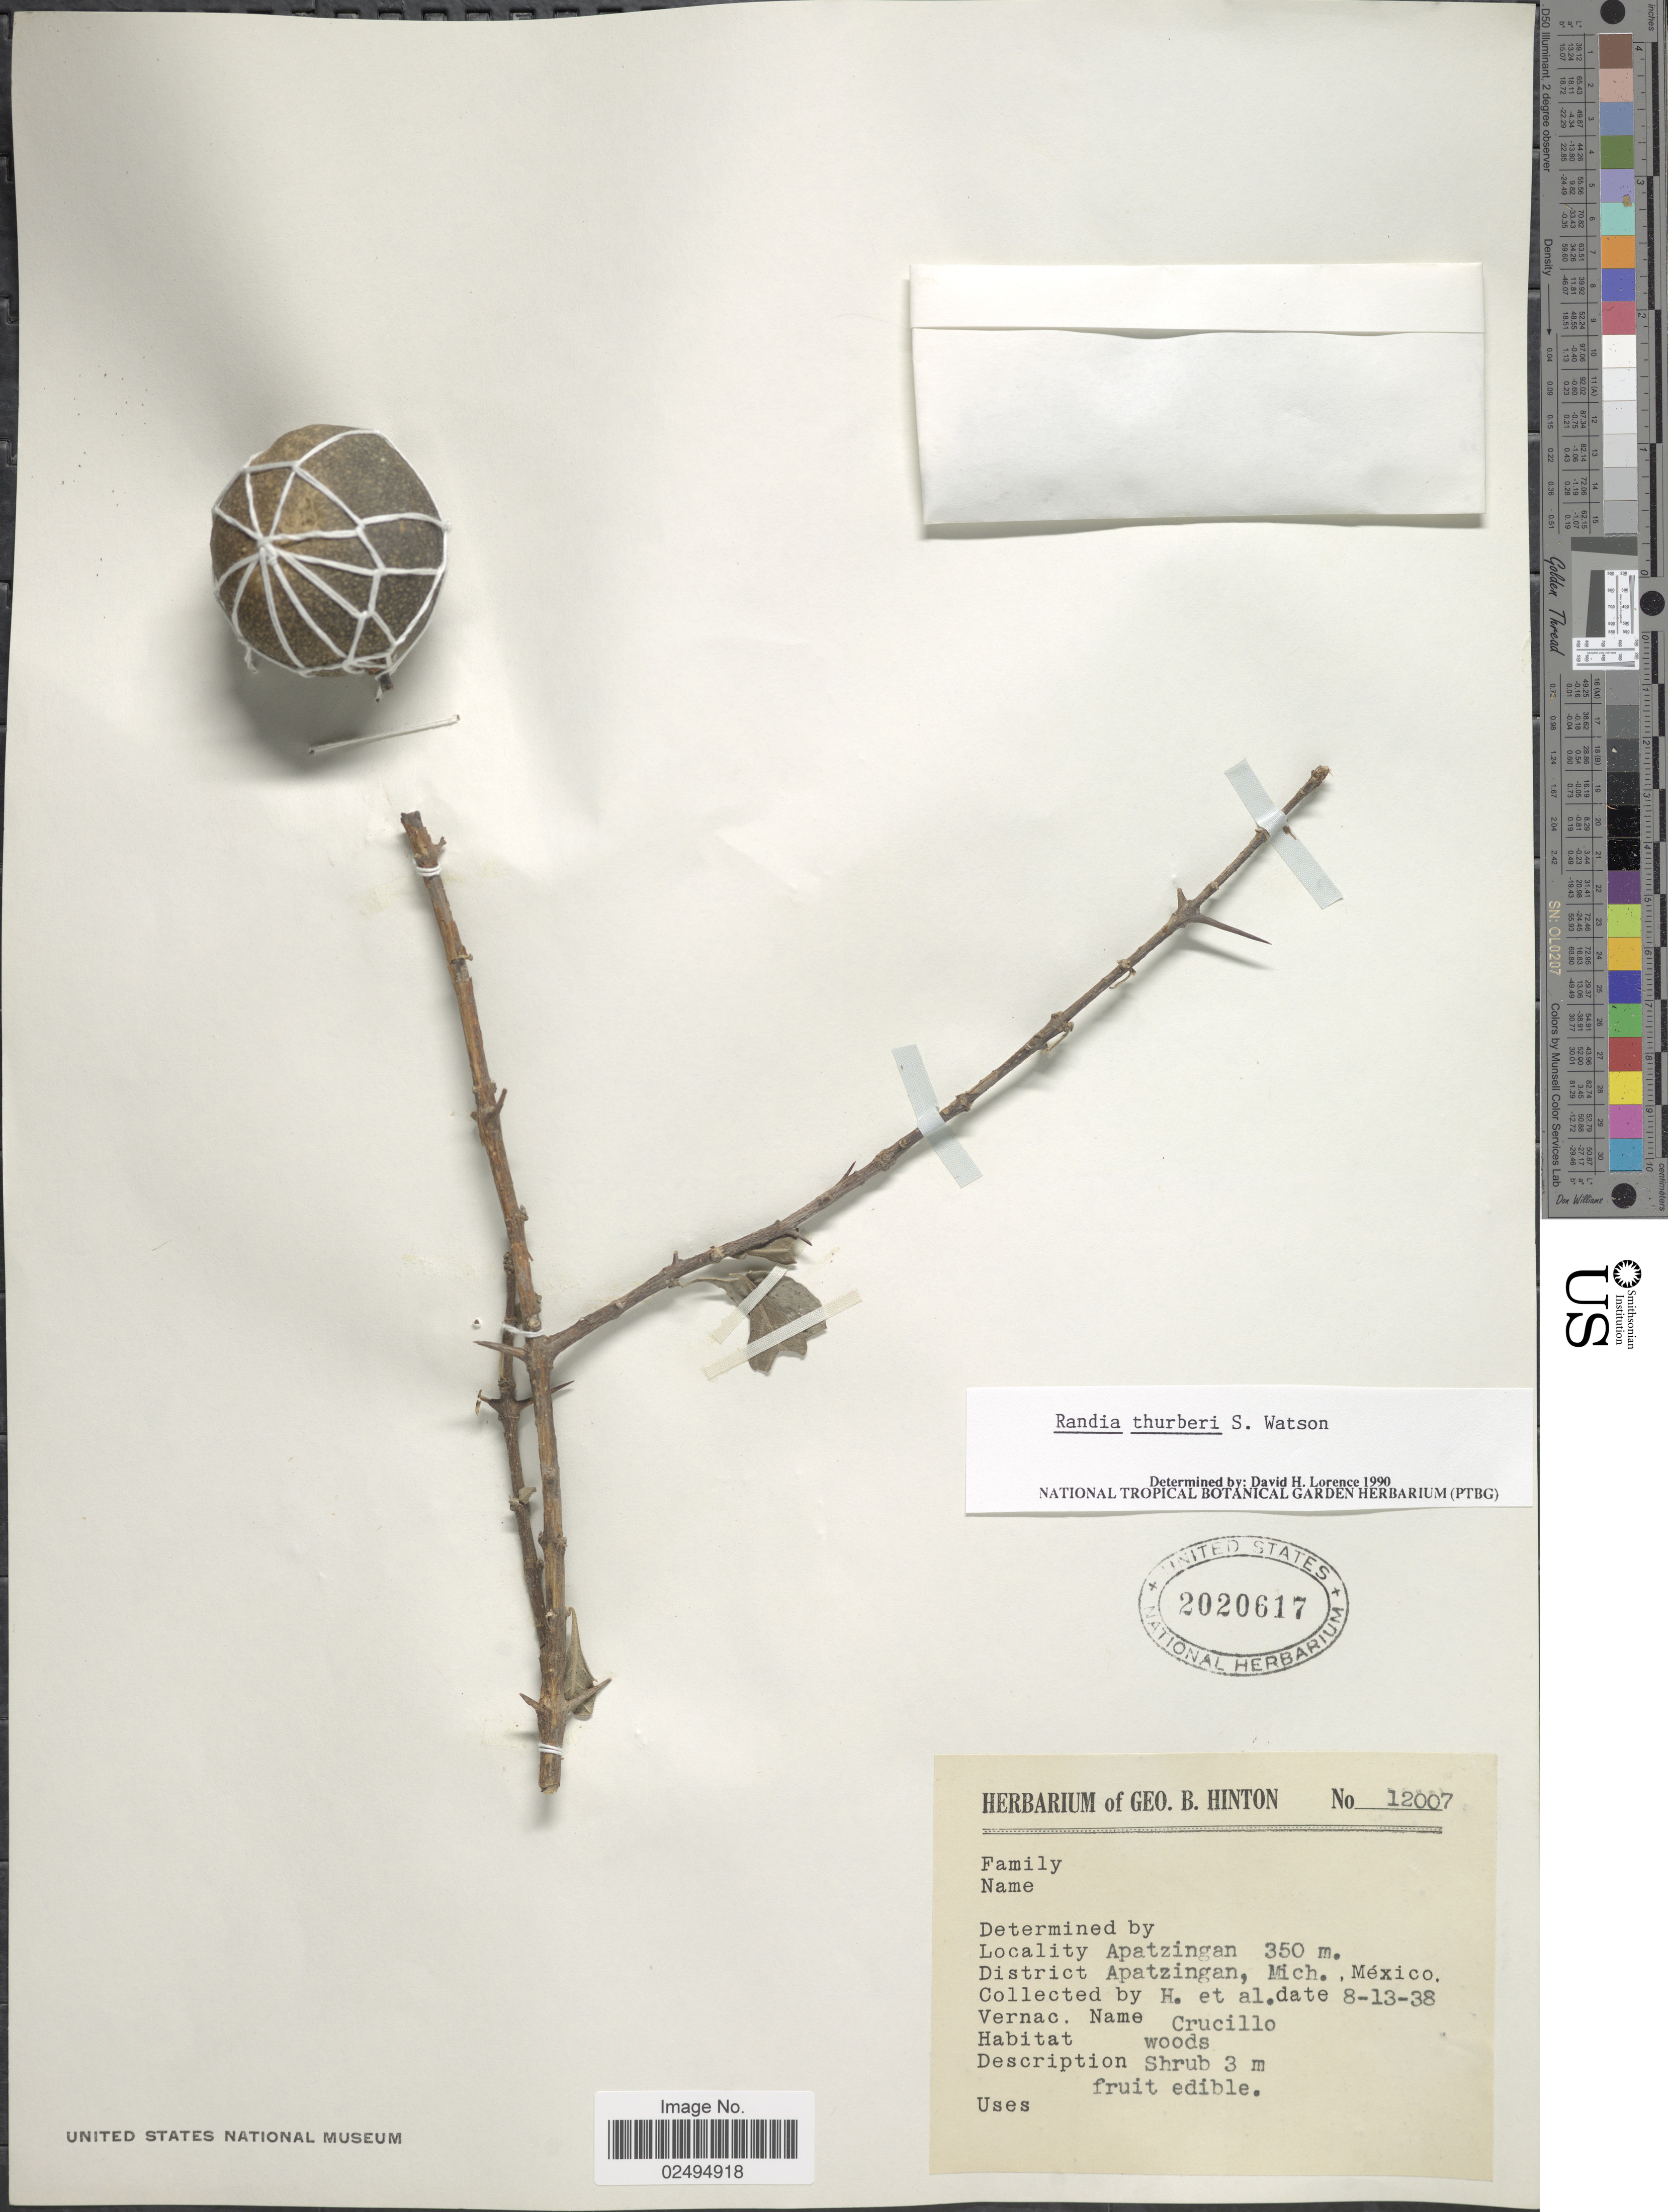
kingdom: Plantae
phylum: Tracheophyta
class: Magnoliopsida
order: Gentianales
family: Rubiaceae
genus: Randia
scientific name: Randia thurberi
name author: S. Watson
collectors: G. B. Hinton & et al.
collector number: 12007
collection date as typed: Transcribed d/m/y: 13/8/38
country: Mexico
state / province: Michoacán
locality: Apatzingan, District Apatzingan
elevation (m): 350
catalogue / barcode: US 2020617